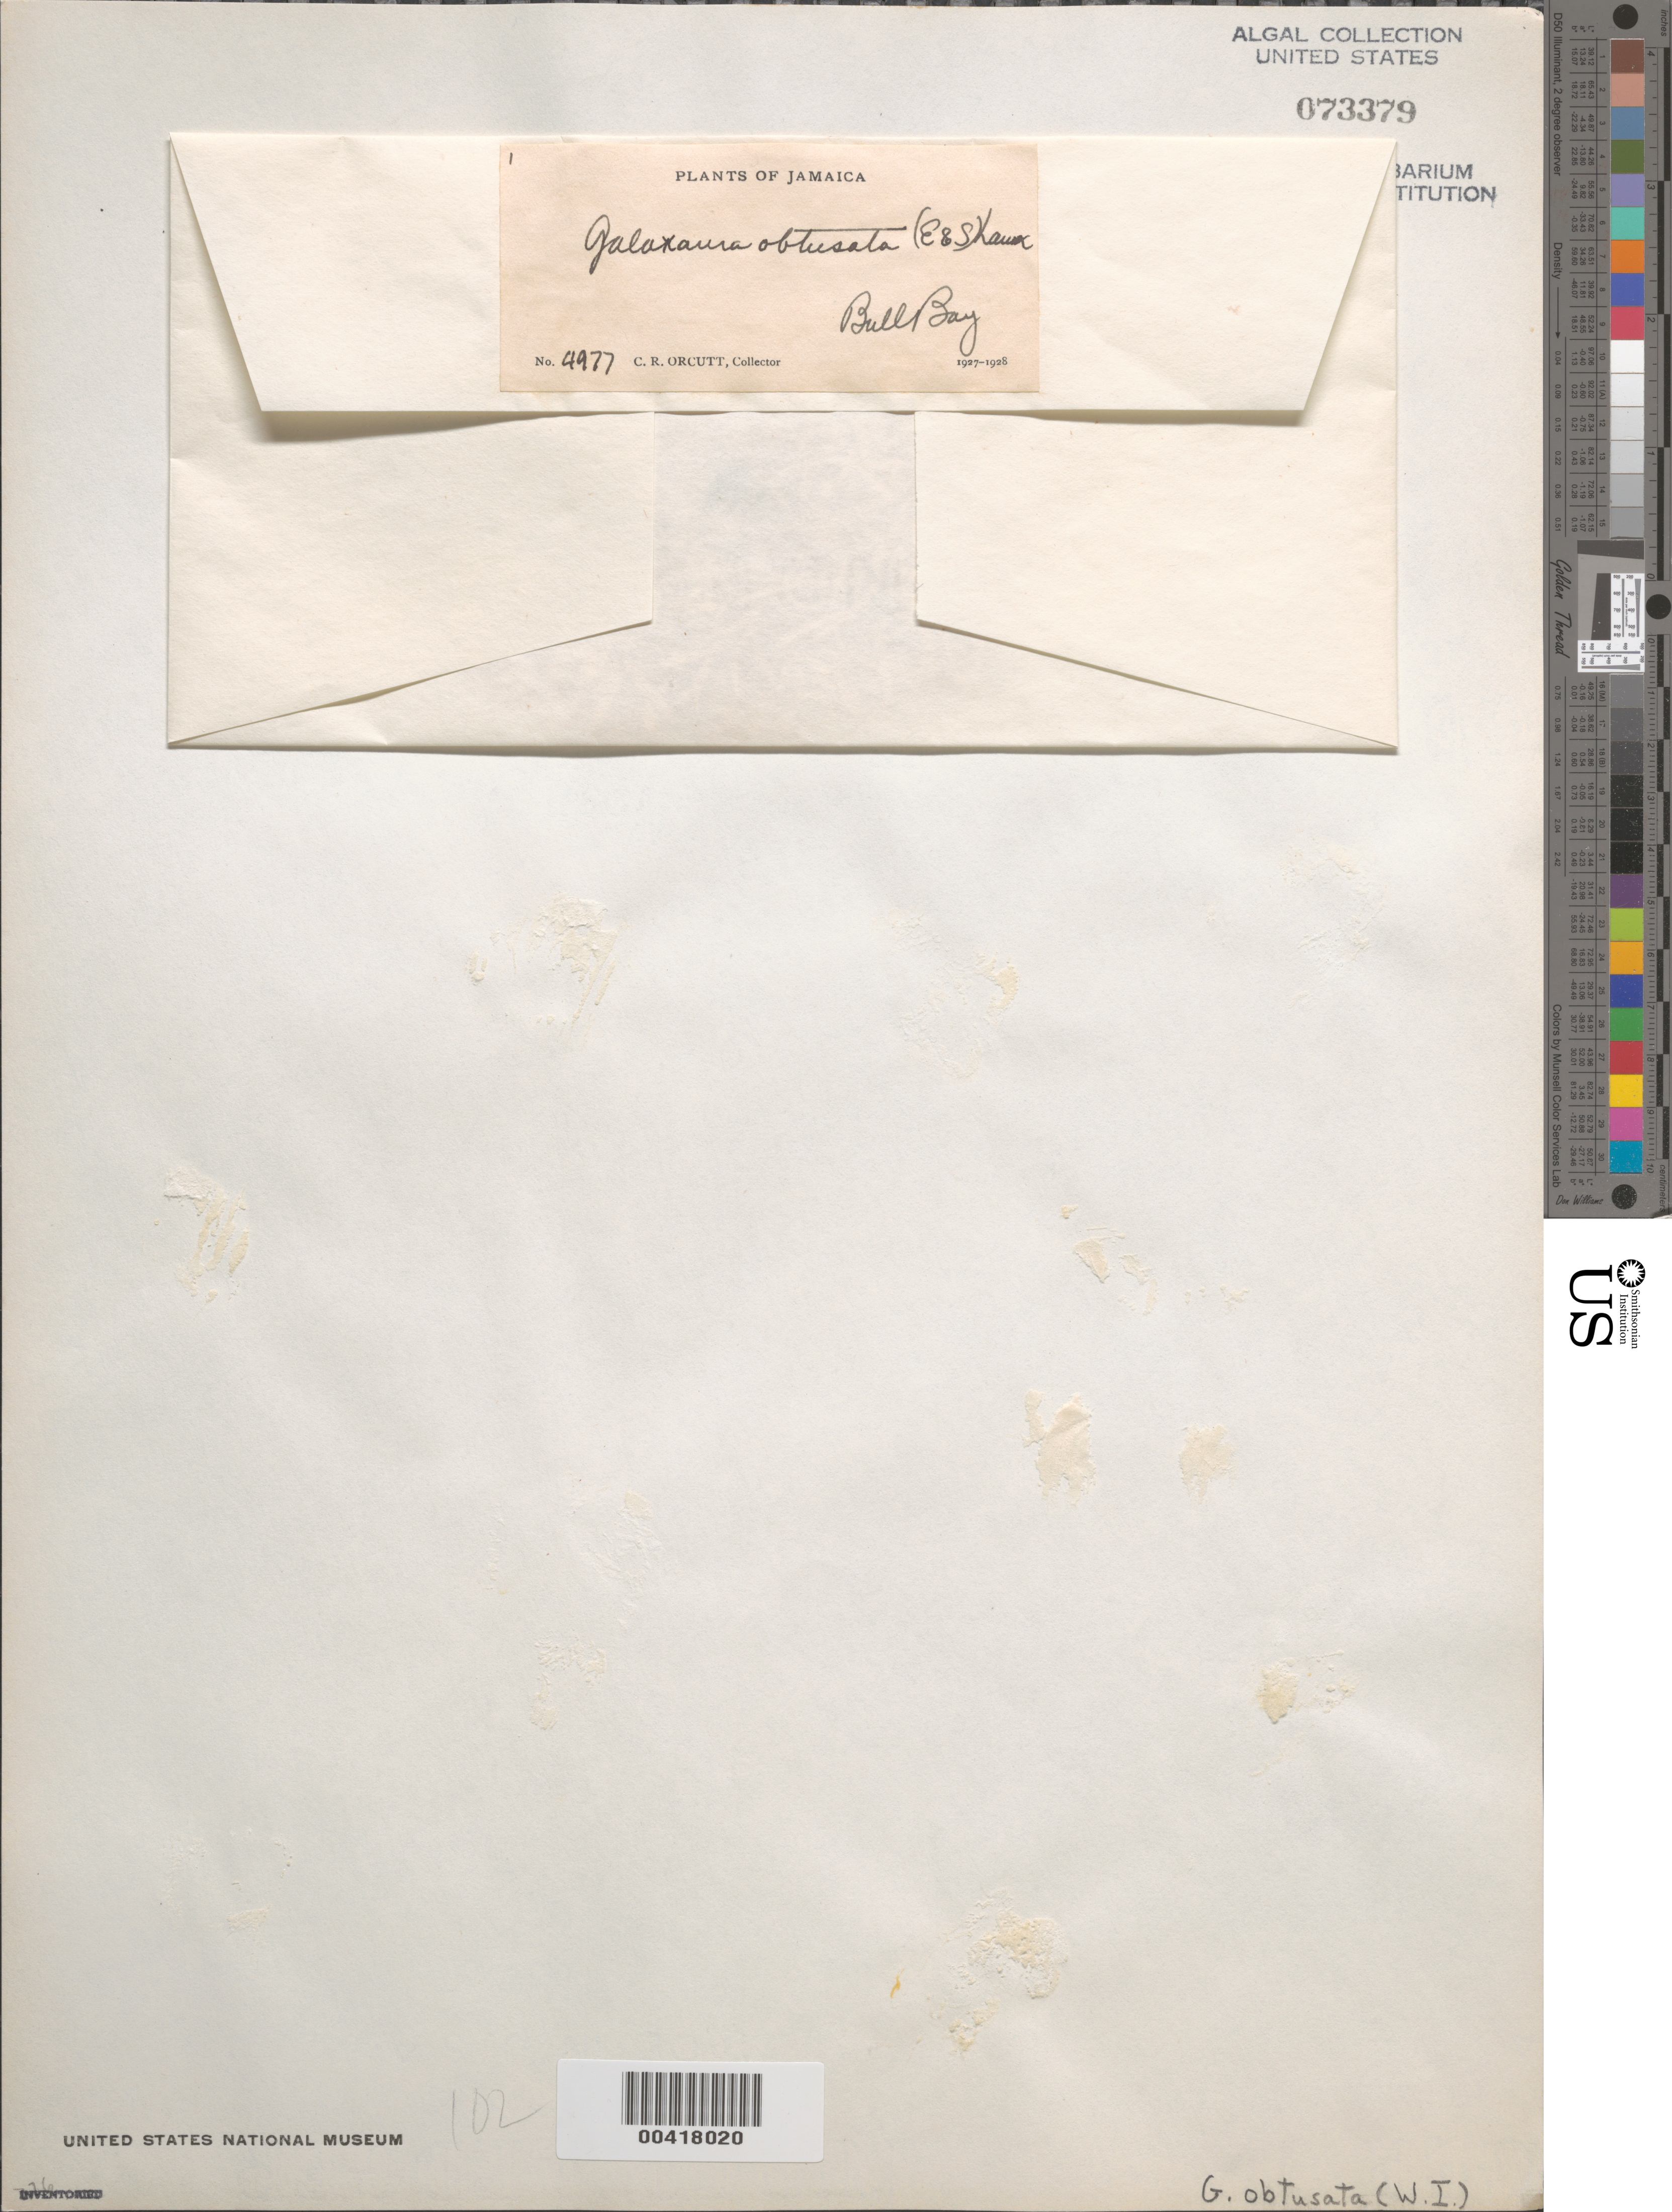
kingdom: Plantae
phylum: Rhodophyta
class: Florideophyceae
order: Nemaliales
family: Galaxauraceae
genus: Dichotomaria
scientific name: Dichotomaria obtusata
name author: (Ellis & Sol.) Lam.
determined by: Algae name updating Project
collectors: C. R. Orcutt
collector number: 4977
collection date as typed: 1927 OR -- --- 1928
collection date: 1927 or 1928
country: Jamaica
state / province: Saint Andrew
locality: Bull bay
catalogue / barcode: US 73379